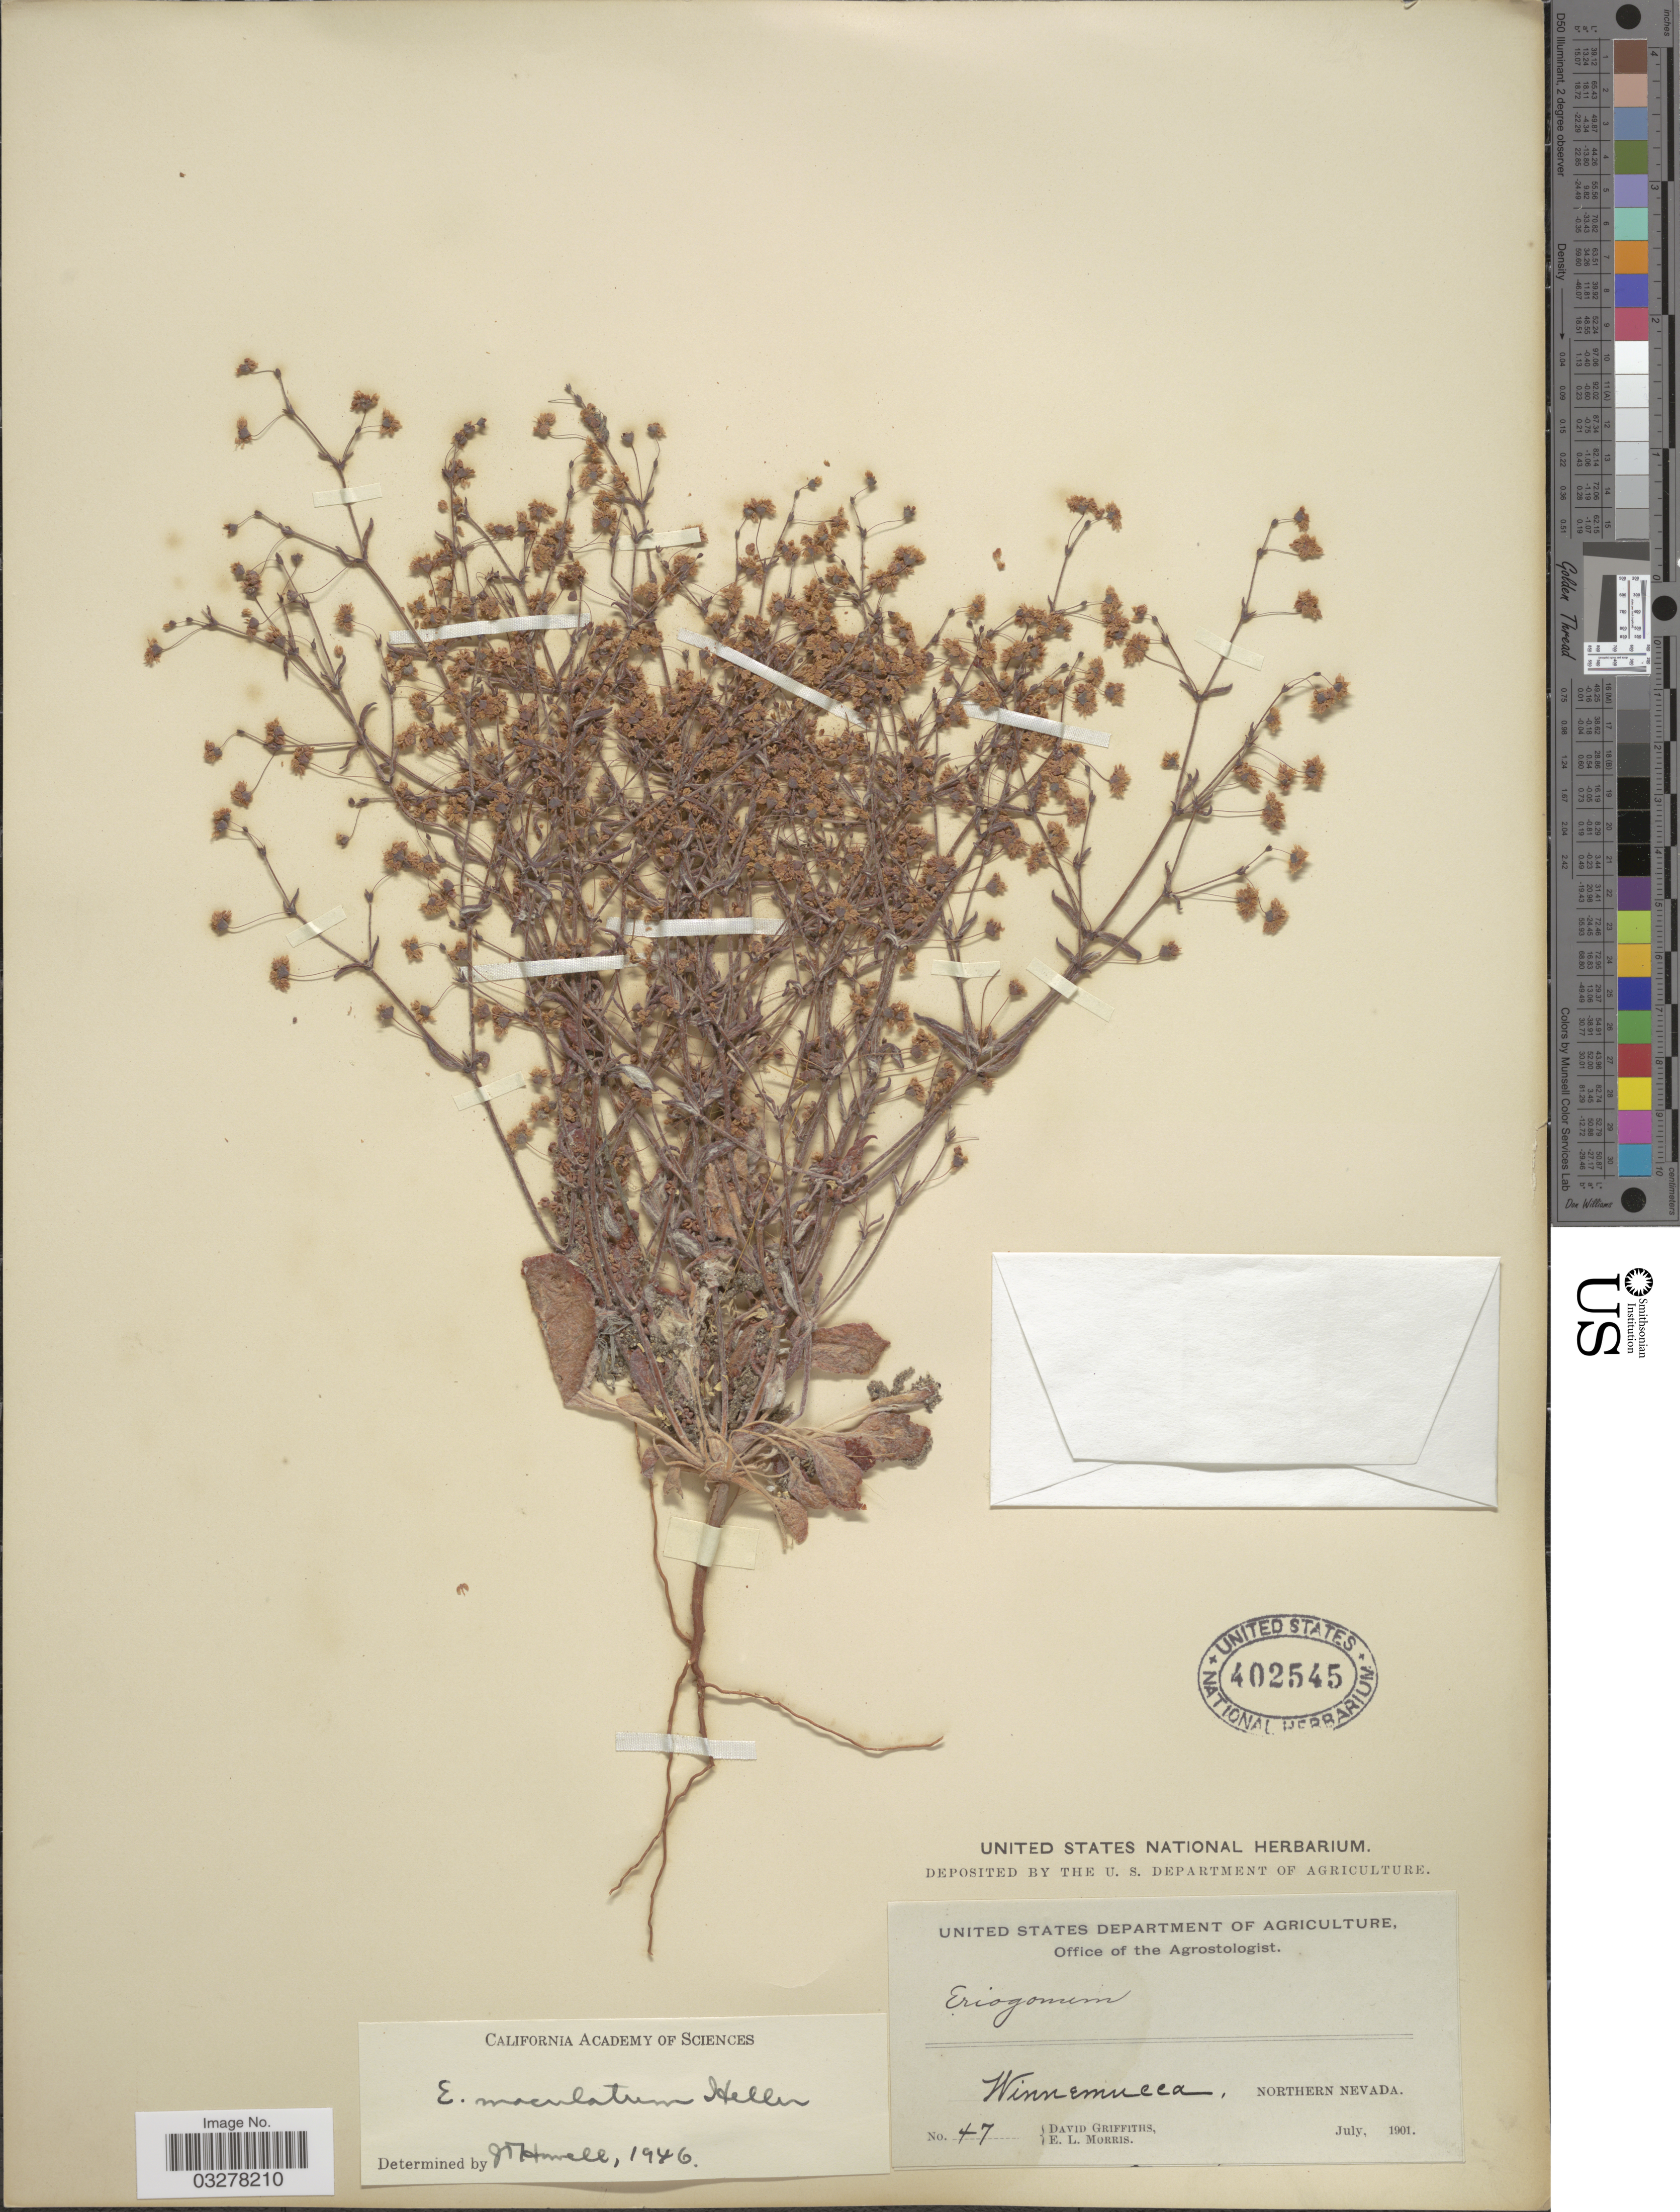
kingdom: Plantae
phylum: Tracheophyta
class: Magnoliopsida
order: Caryophyllales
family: Polygonaceae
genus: Eriogonum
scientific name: Eriogonum maculatum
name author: A. Heller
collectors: D. Griffiths & E. Morris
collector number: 47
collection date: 1901-07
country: United States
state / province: Nevada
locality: Winnemucca, Northern Nevada.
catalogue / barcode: US 402545